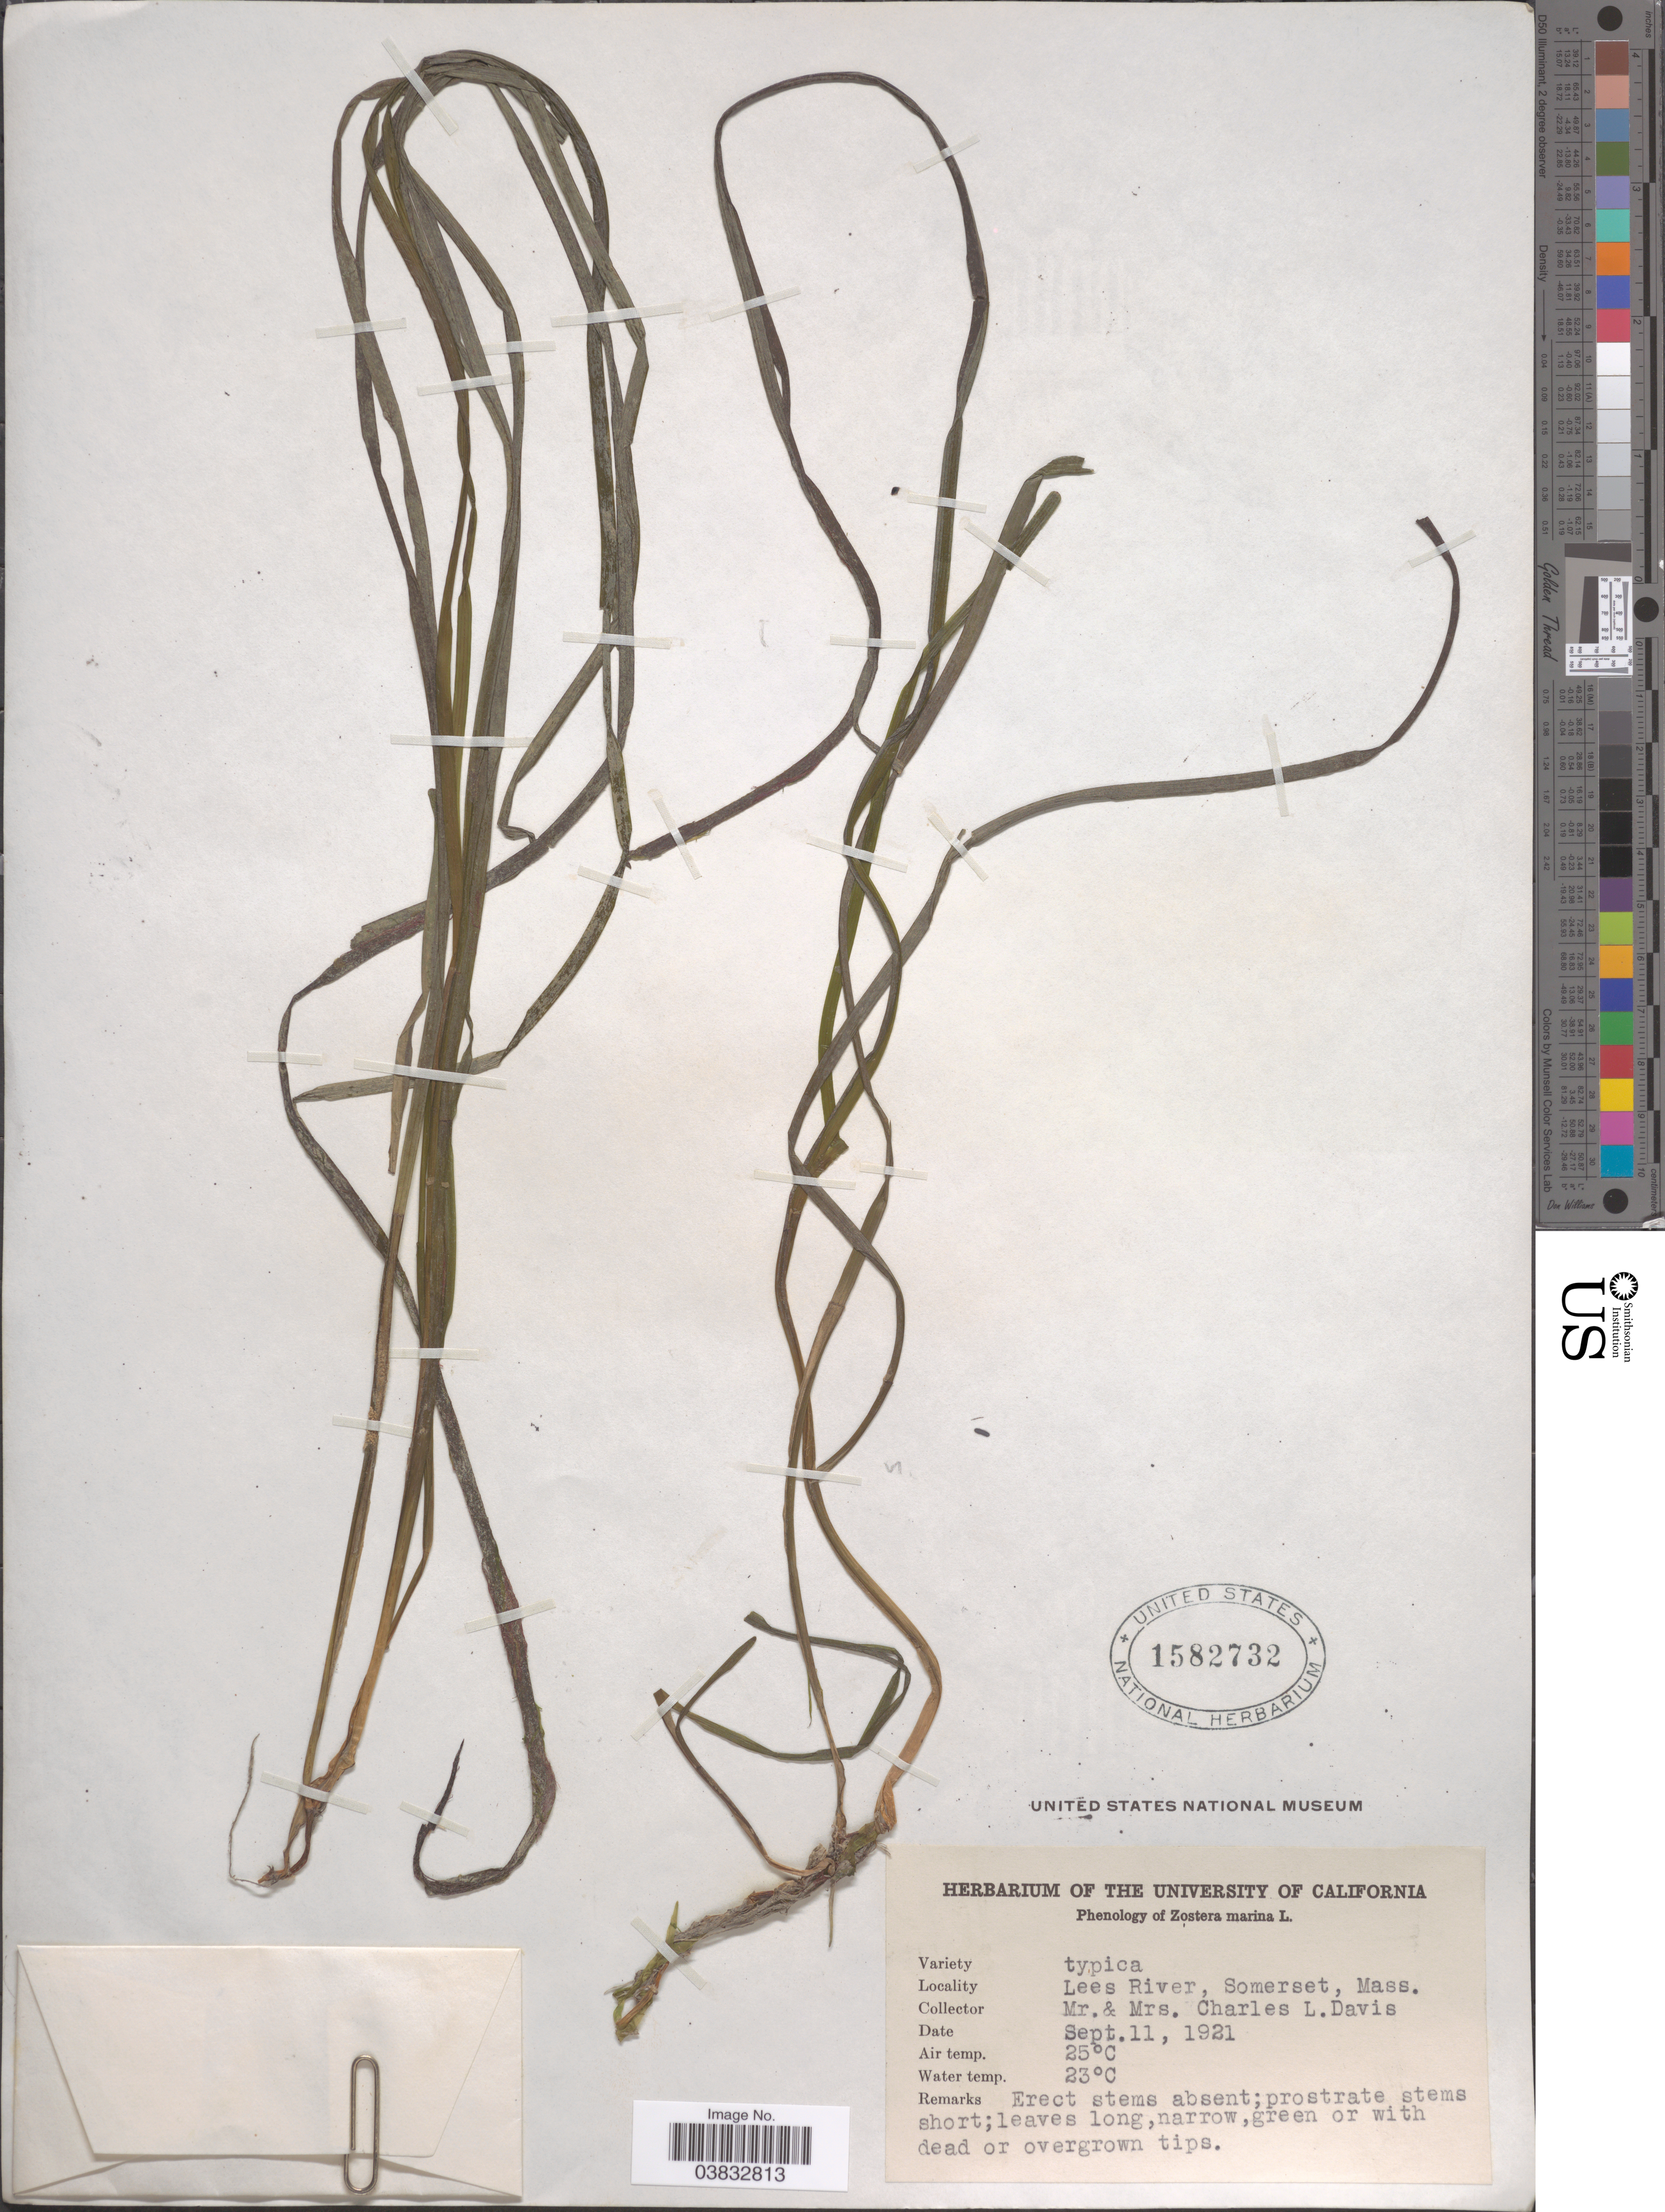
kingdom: Plantae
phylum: Tracheophyta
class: Liliopsida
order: Alismatales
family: Zosteraceae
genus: Zostera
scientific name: Zostera marina var. typica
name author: L.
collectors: C. Davis & C. Davis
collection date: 1921-09-11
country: United States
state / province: Massachusetts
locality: Lees River. Somerset.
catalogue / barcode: US 1582732